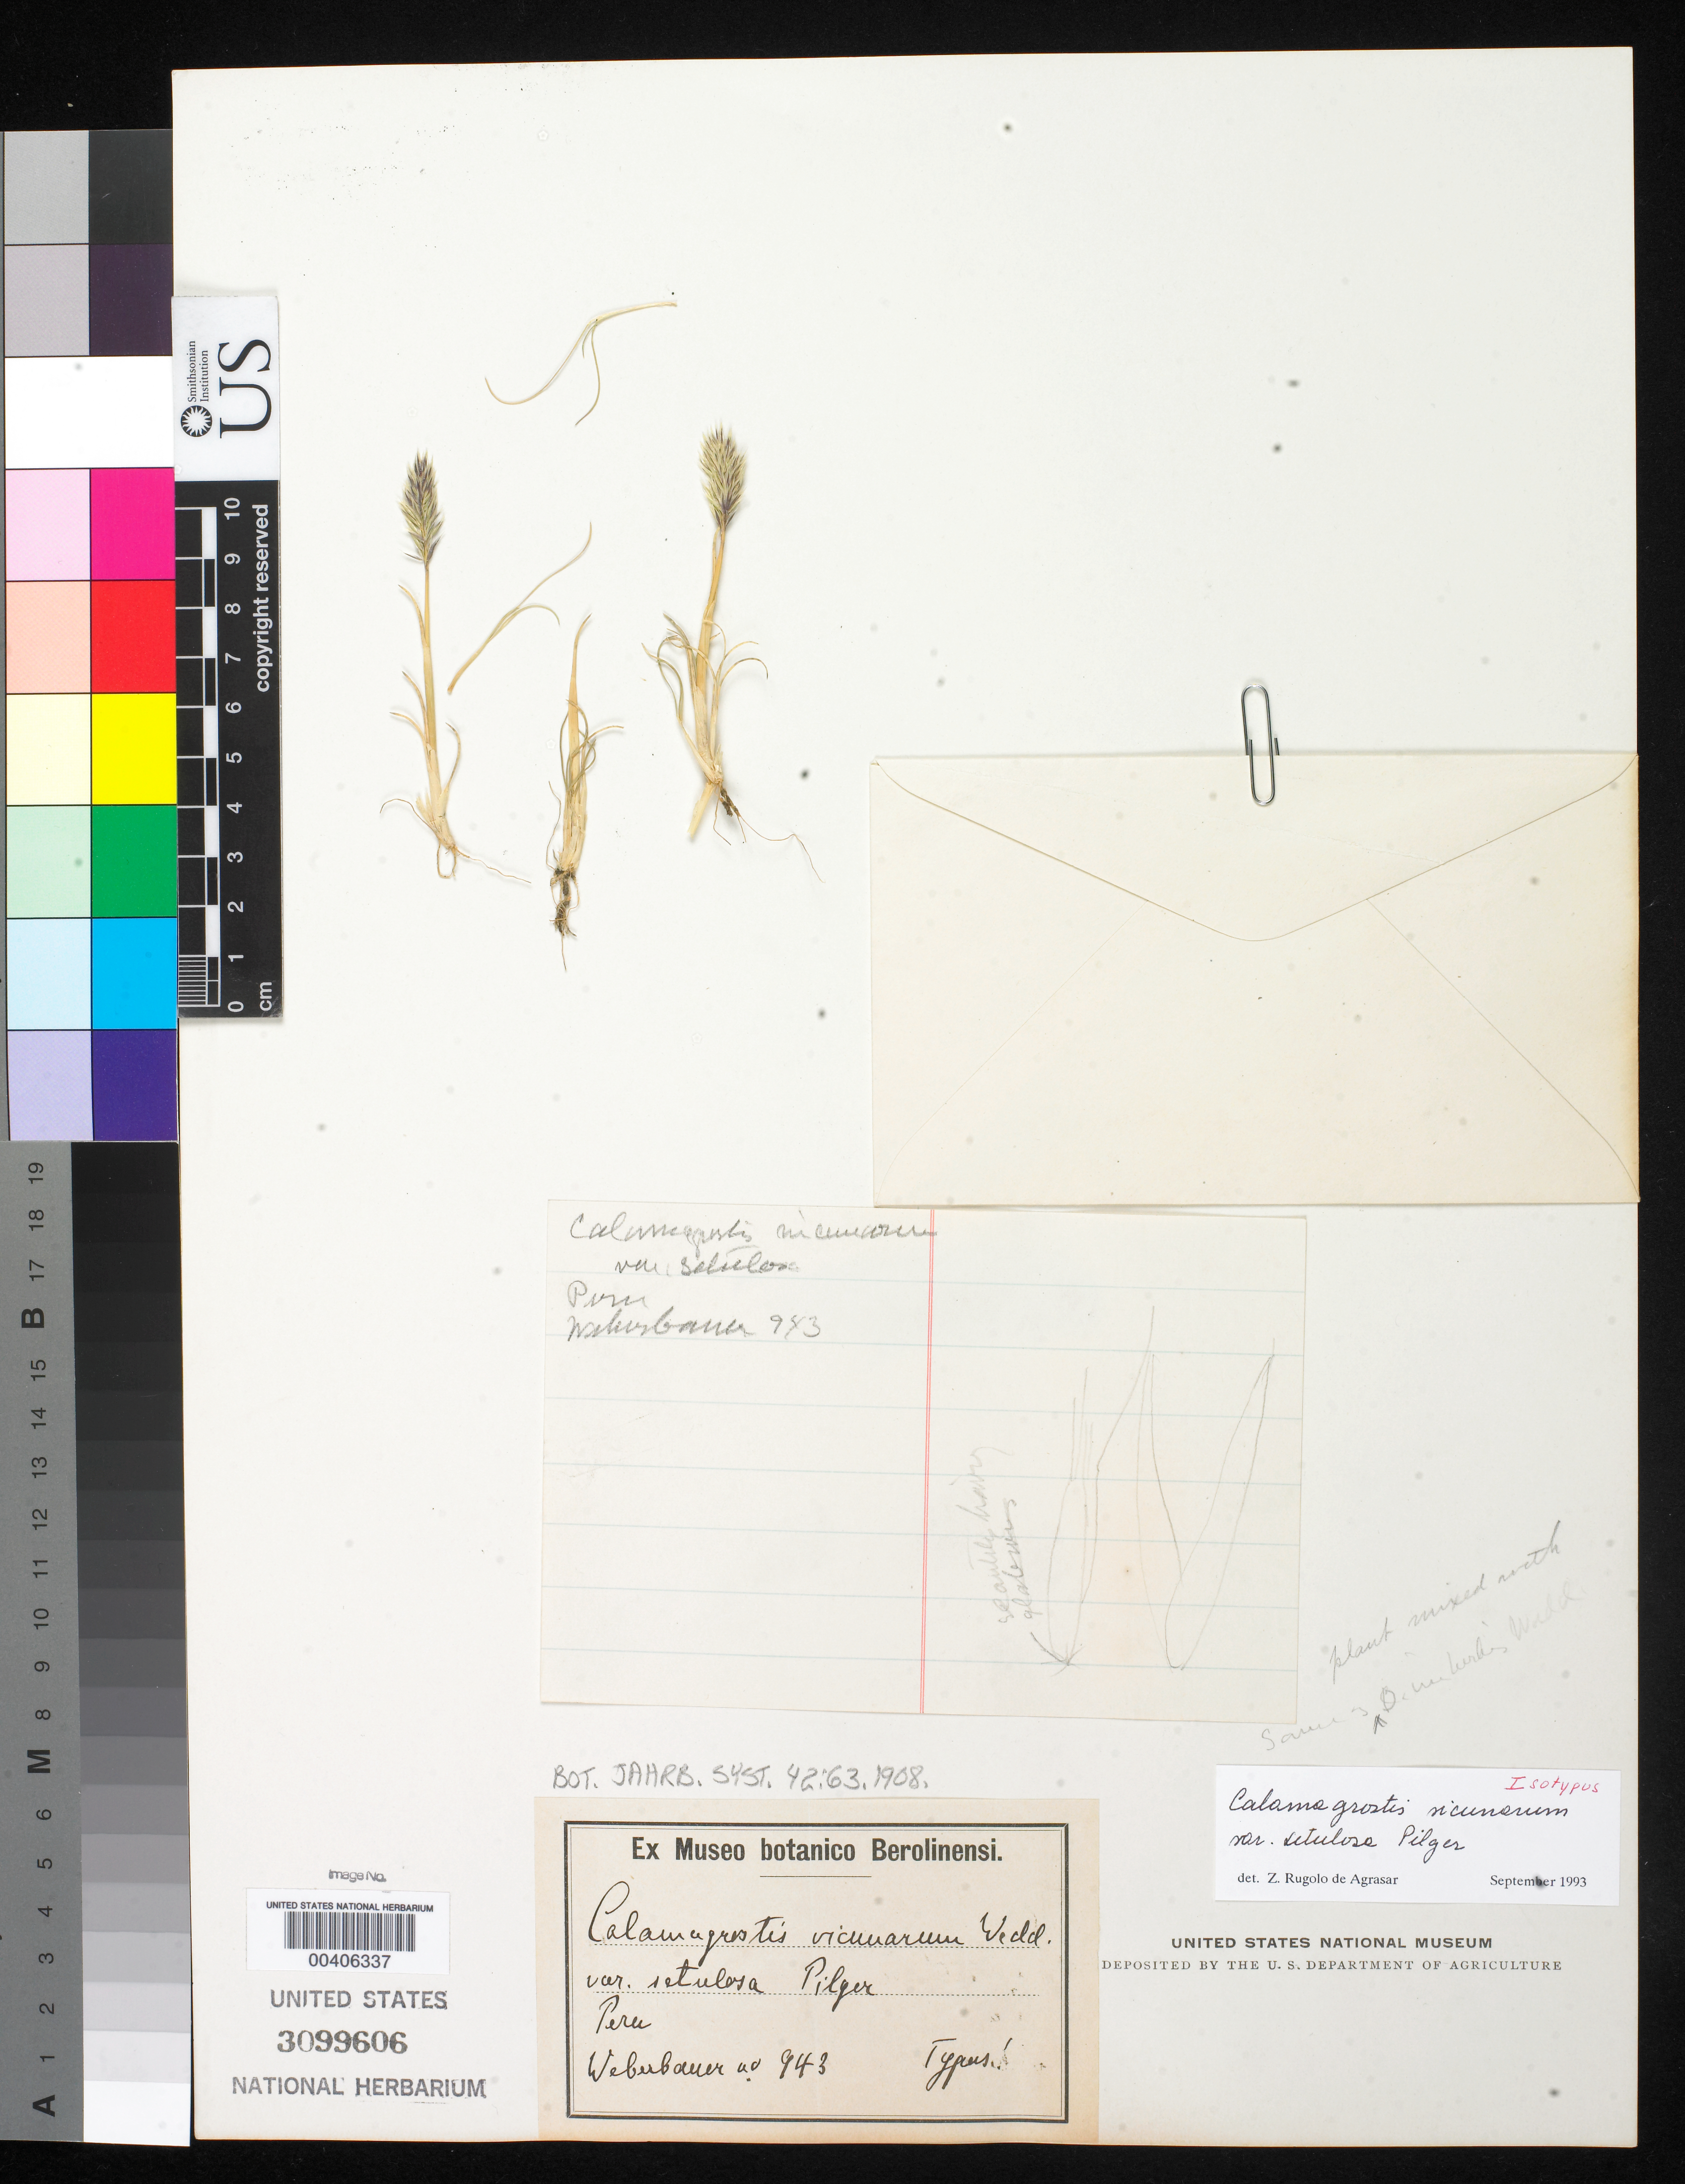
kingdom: Plantae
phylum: Tracheophyta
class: Liliopsida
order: Poales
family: Poaceae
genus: Calamagrostis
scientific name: Calamagrostis vicunarum var. setulosa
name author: Pilg.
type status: Type Fragment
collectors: A. Weberbauer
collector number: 943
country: Peru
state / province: San Martín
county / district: Mariscal Cáceres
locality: Rio Huallaga, margen Derecha del; Balsa Probana; dtto. Tocache Nuevo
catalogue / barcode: US 3099606